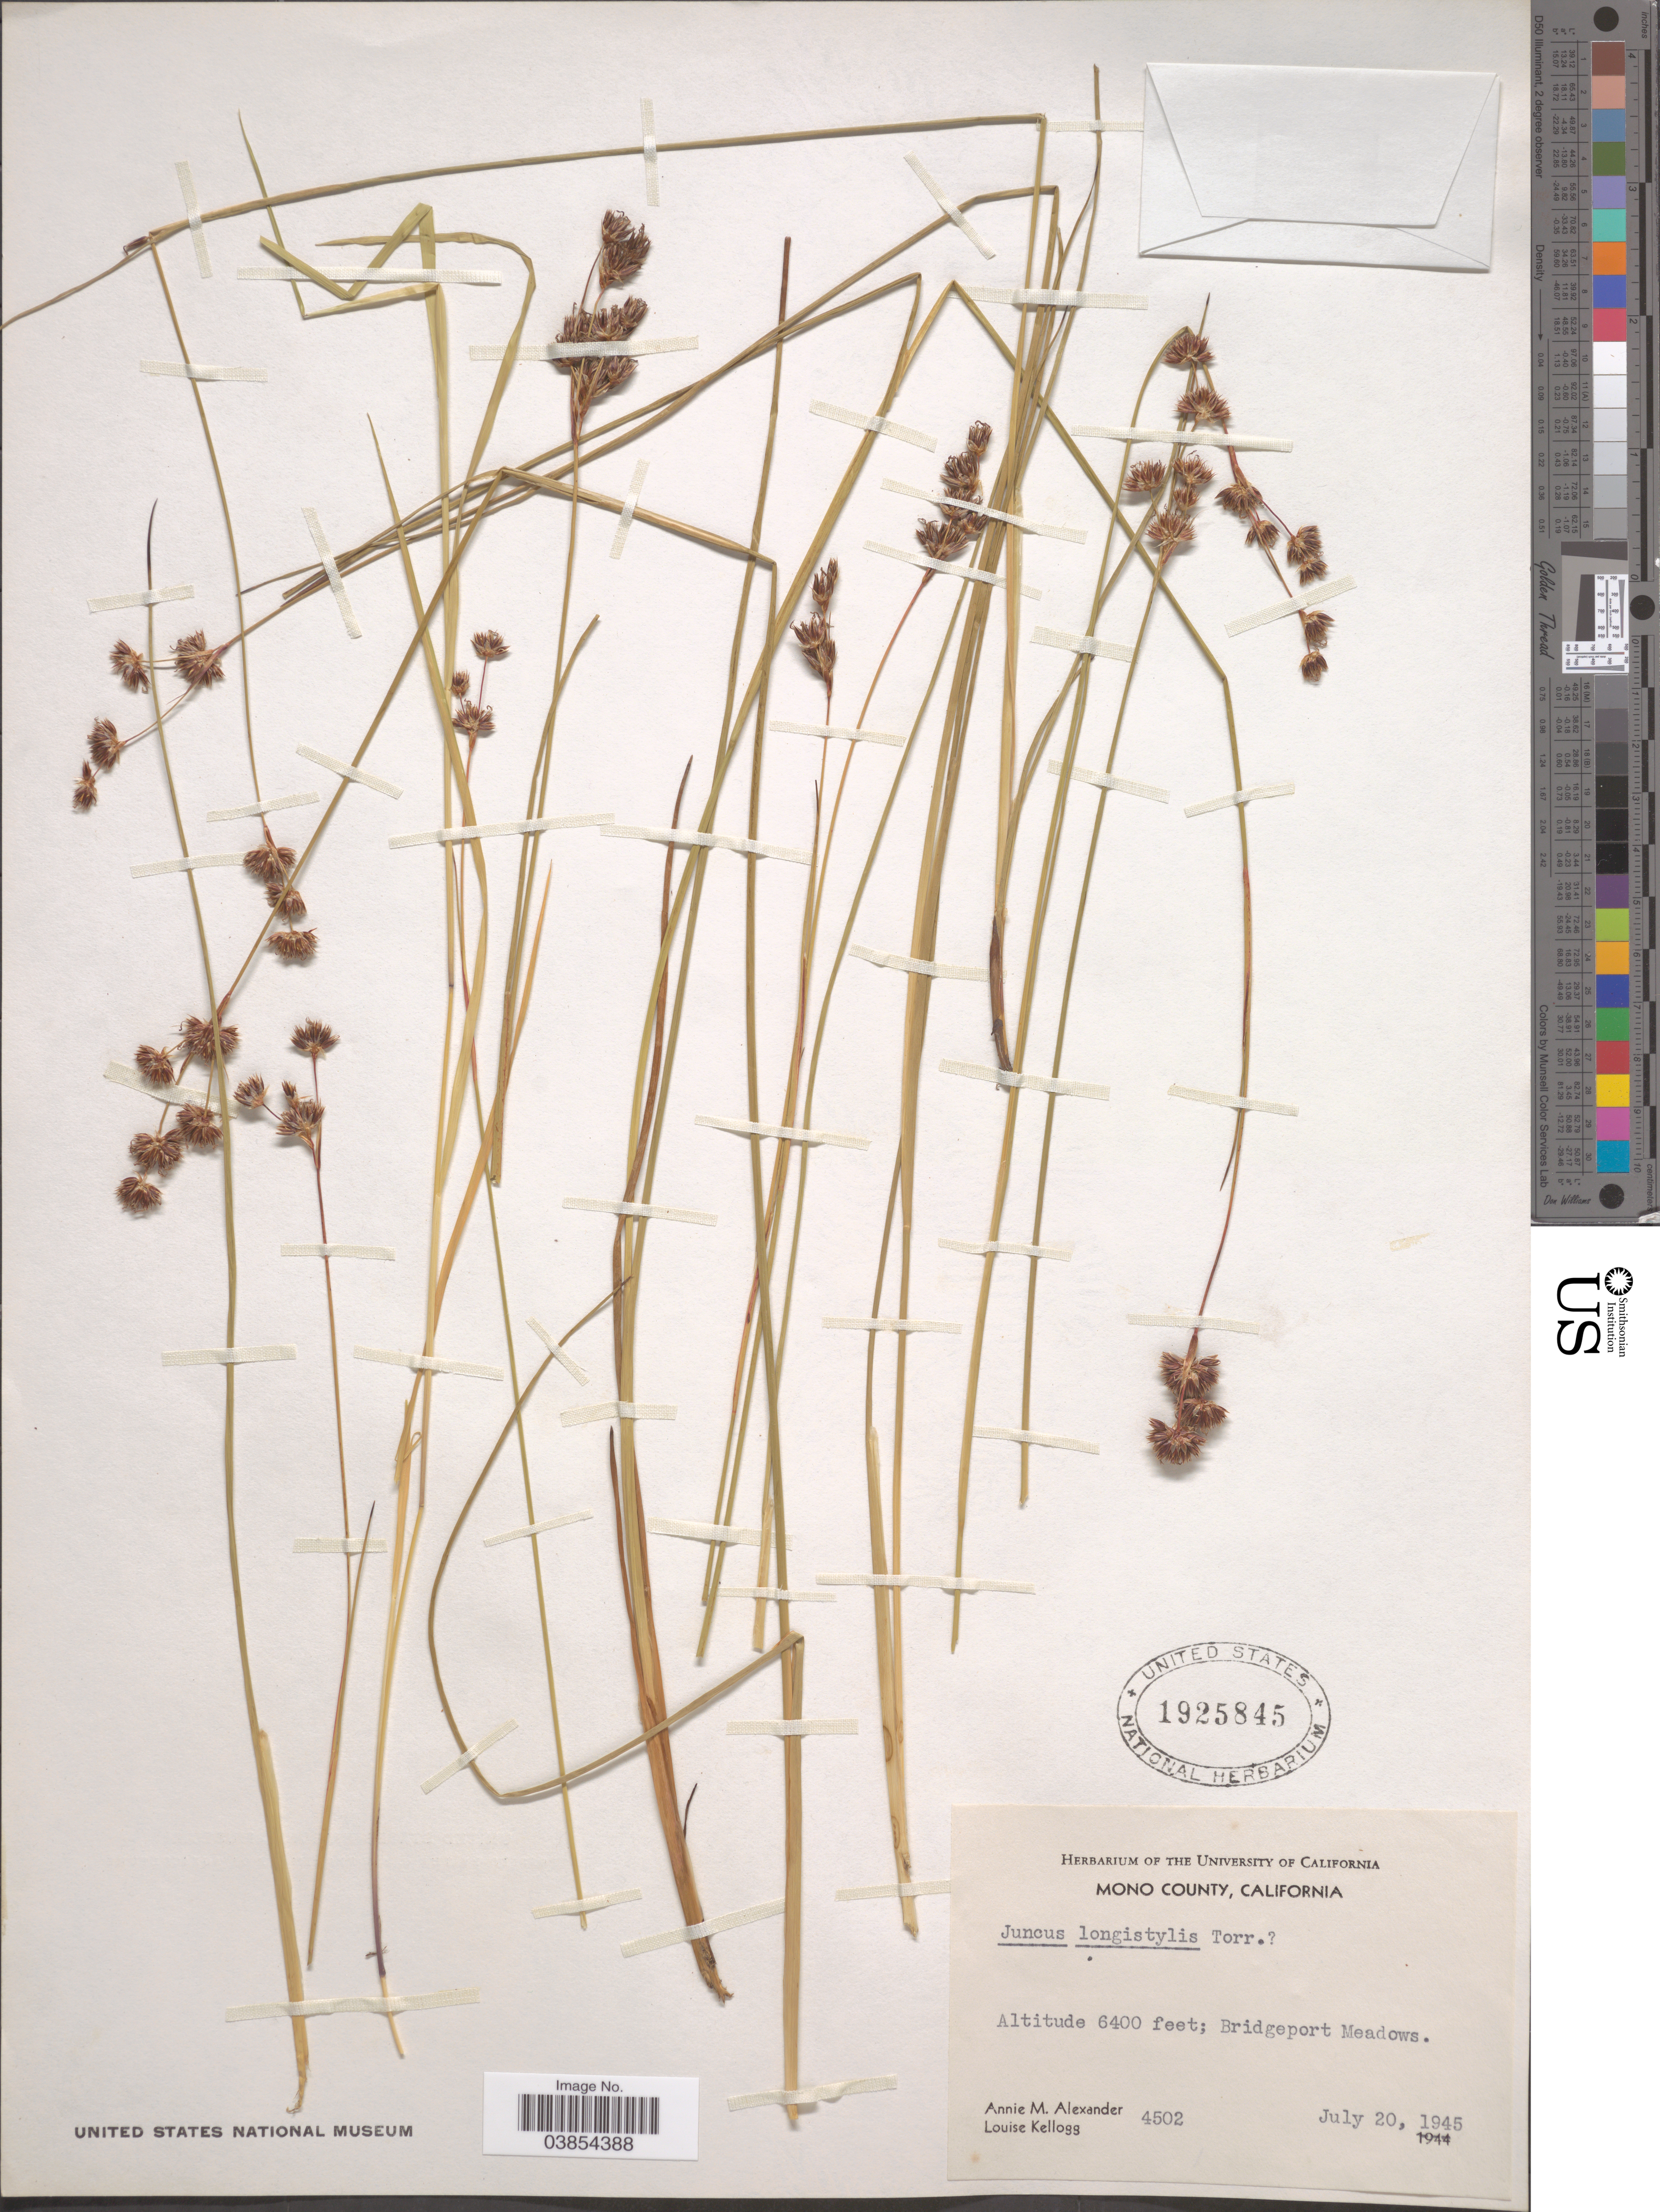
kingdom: Plantae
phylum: Tracheophyta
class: Liliopsida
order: Poales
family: Juncaceae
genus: Juncus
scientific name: Juncus longistylis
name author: Torr.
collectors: A. M. Alexander & L. Kellogg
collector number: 4502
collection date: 1945-07-20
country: United States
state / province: California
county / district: Mono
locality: Mono County. Bridgeport Meadows.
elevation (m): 1951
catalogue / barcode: US 1925845